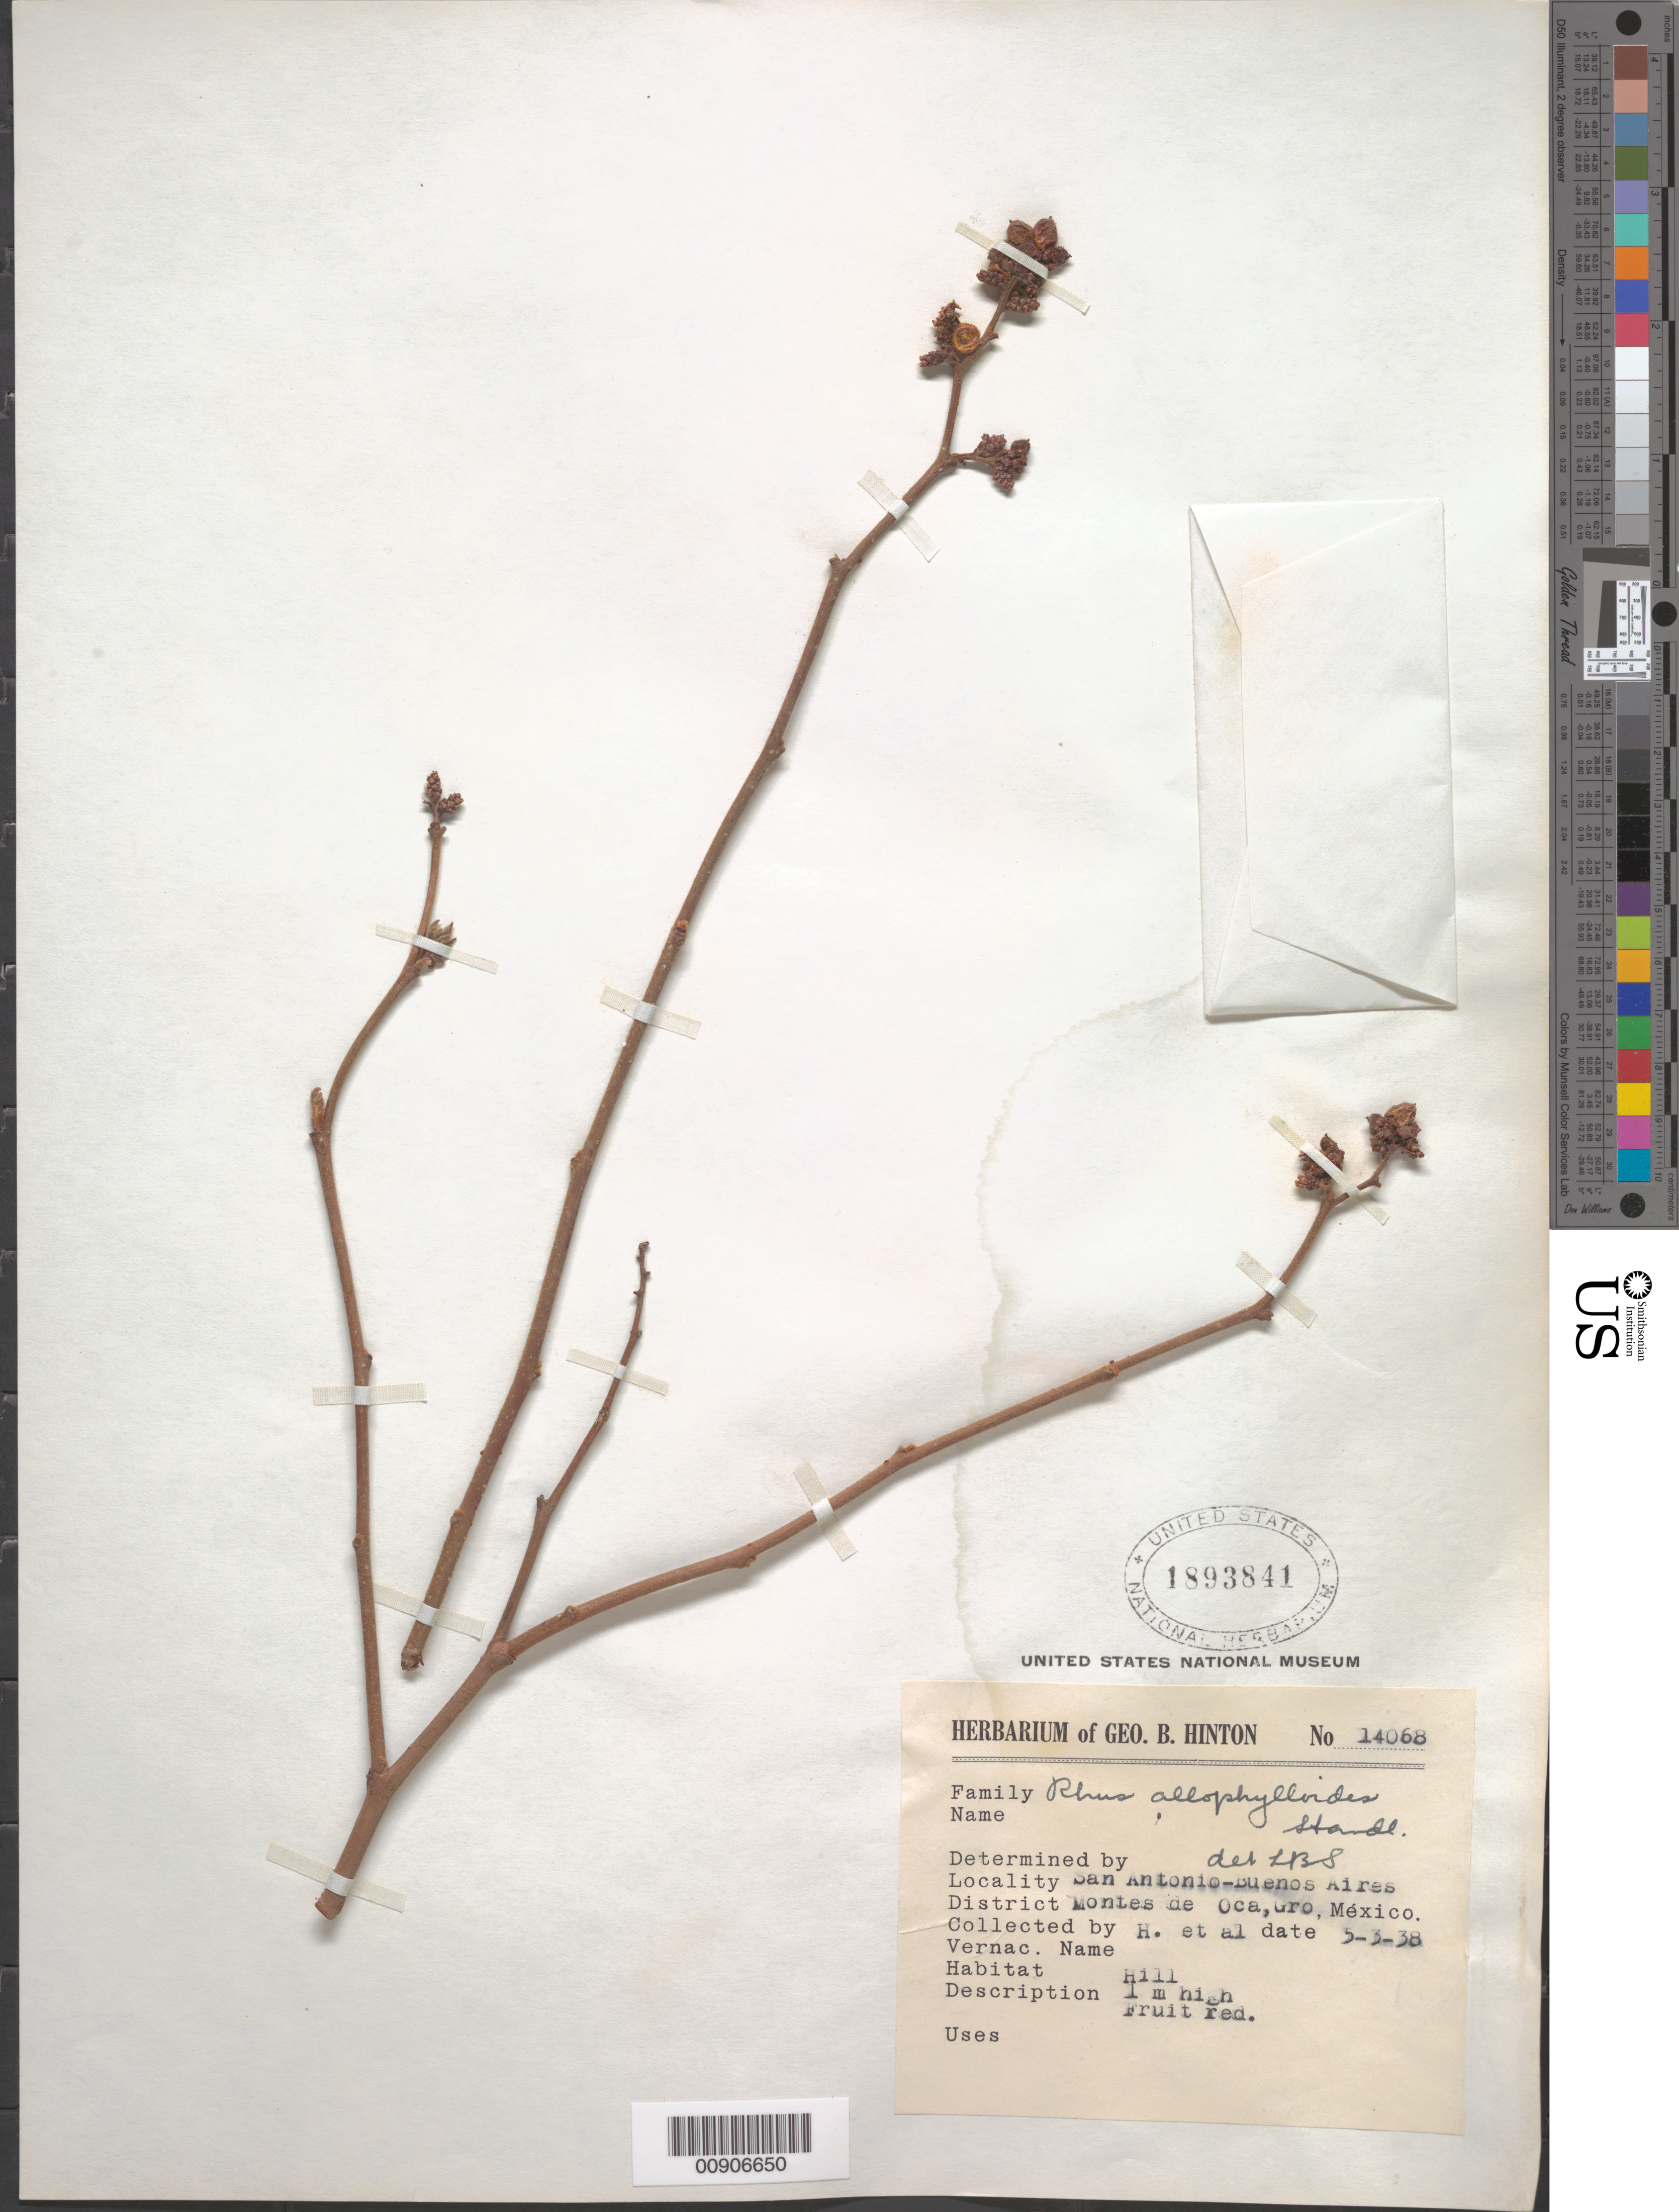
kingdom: Plantae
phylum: Tracheophyta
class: Magnoliopsida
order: Sapindales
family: Anacardiaceae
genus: Rhus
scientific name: Rhus allophyloides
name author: Standl.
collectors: G. B. Hinton & et al.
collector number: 14068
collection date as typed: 03 May 1938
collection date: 1938-05-03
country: Mexico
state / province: Guerrero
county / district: Montes de Oca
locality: San Antonio-Buenos Aires, District Montes de Oca, Guerrero.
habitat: Hill.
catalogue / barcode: US 1893841